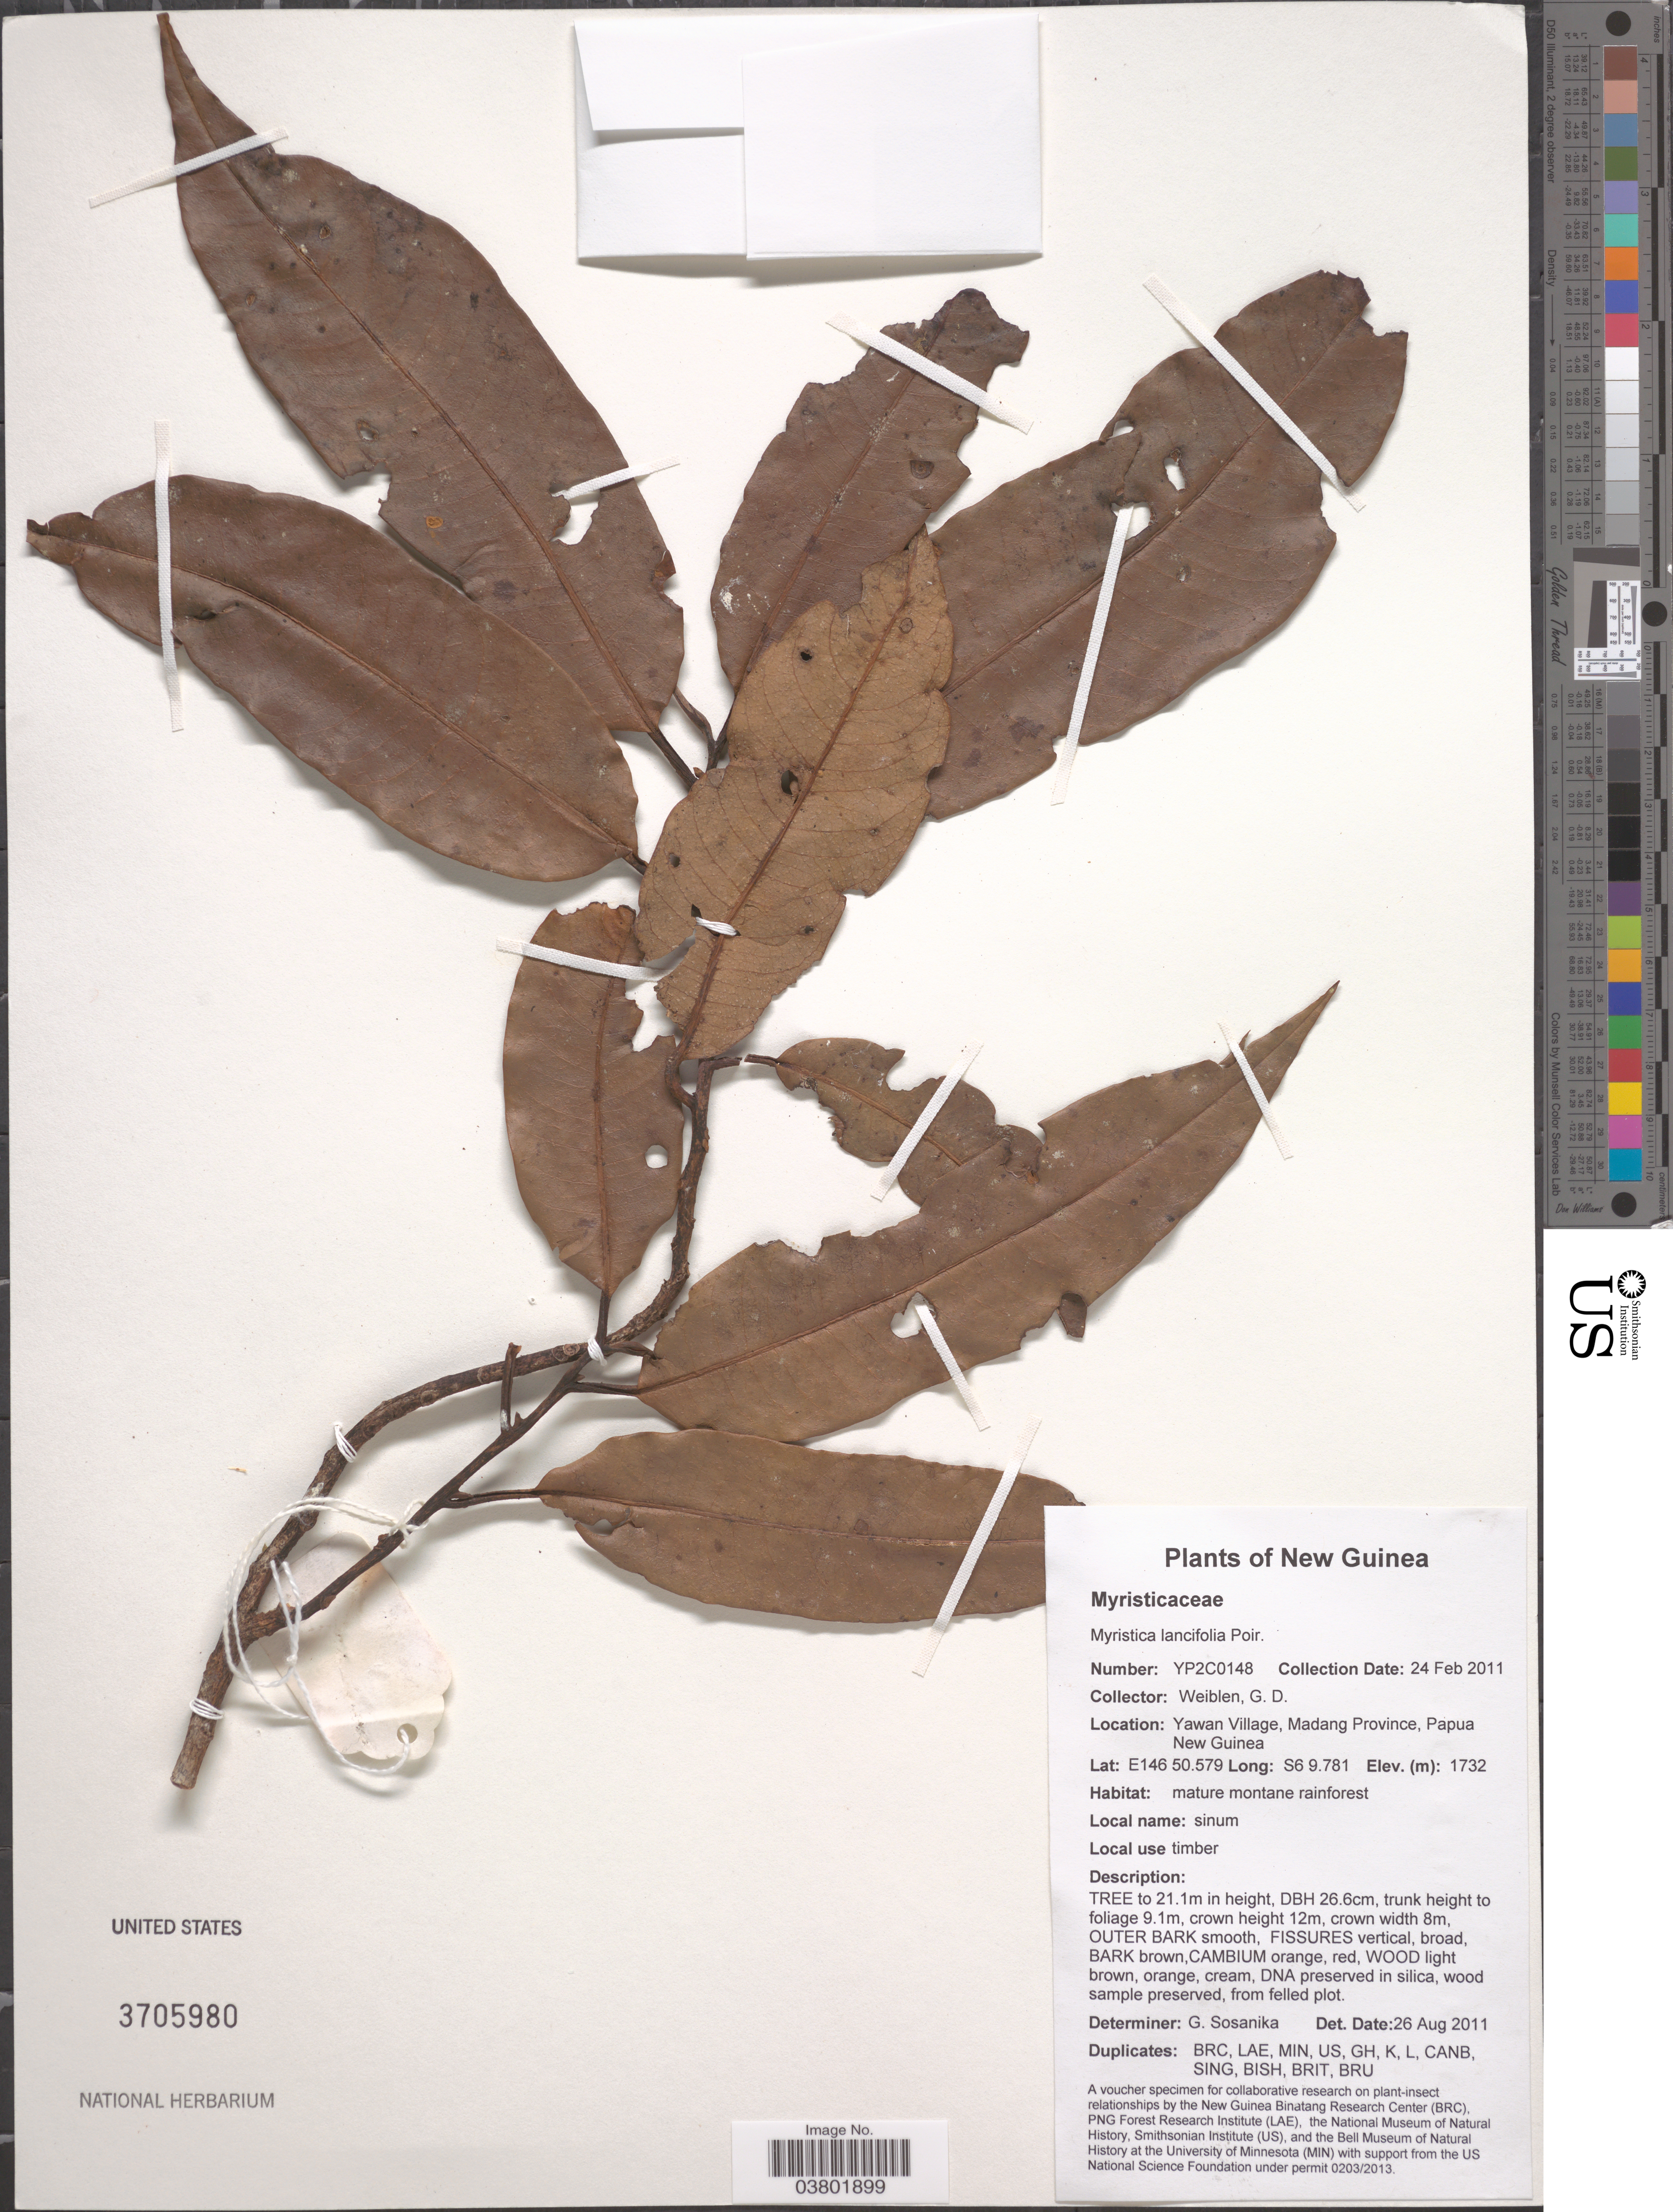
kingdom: Plantae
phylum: Tracheophyta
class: Magnoliopsida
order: Magnoliales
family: Myristicaceae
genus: Myristica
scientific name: Myristica lancifolia var. lancifolia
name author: Poir.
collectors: G. D. Weiblen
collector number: YP2C0148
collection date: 2011-02-24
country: Papua New Guinea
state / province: Madang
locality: New Guinea. Yawan Village.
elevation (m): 1732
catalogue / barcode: US 3705980